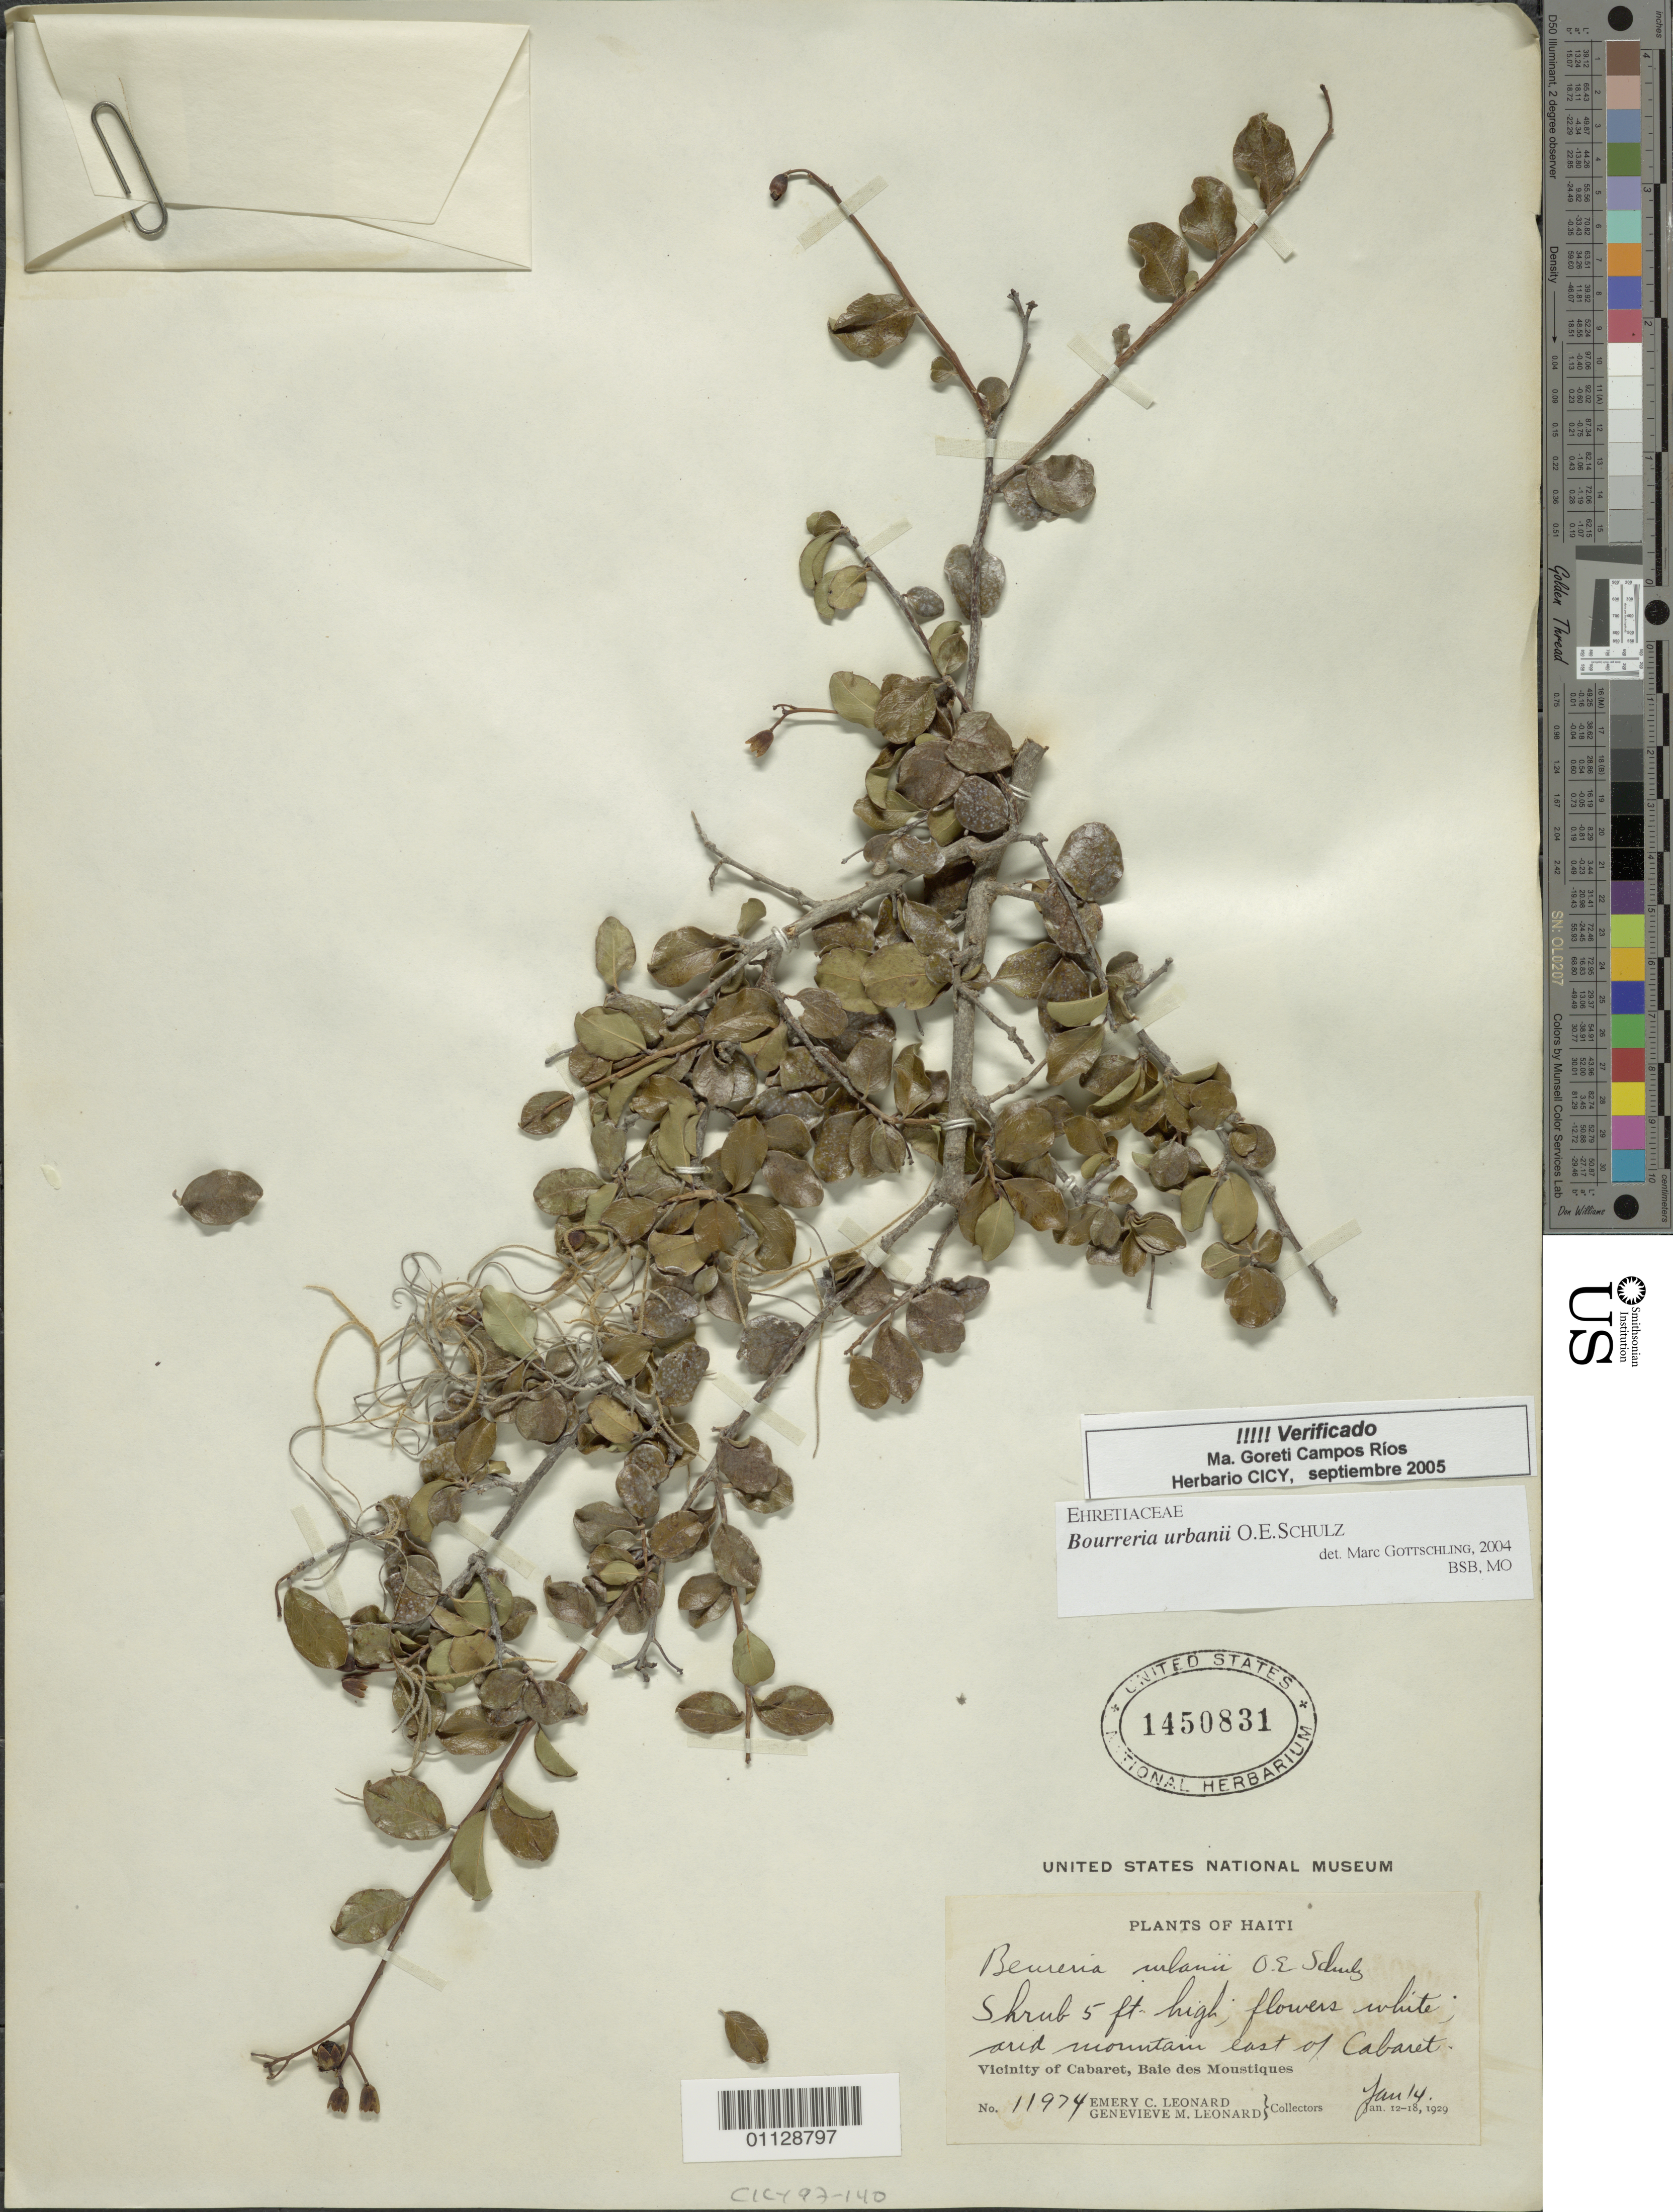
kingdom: Plantae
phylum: Tracheophyta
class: Magnoliopsida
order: Boraginales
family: Ehretiaceae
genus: Bourreria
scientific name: Bourreria urbanii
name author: O.E. Schulz in Urb.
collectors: E. C. Leonard & G. M. Leonard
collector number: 12097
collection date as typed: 17 Jan 1929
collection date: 1929-01-17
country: Haiti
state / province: Nord-Óuest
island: Hispaniola I.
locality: South Slope of Niorme Rouge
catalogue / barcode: US 1450831